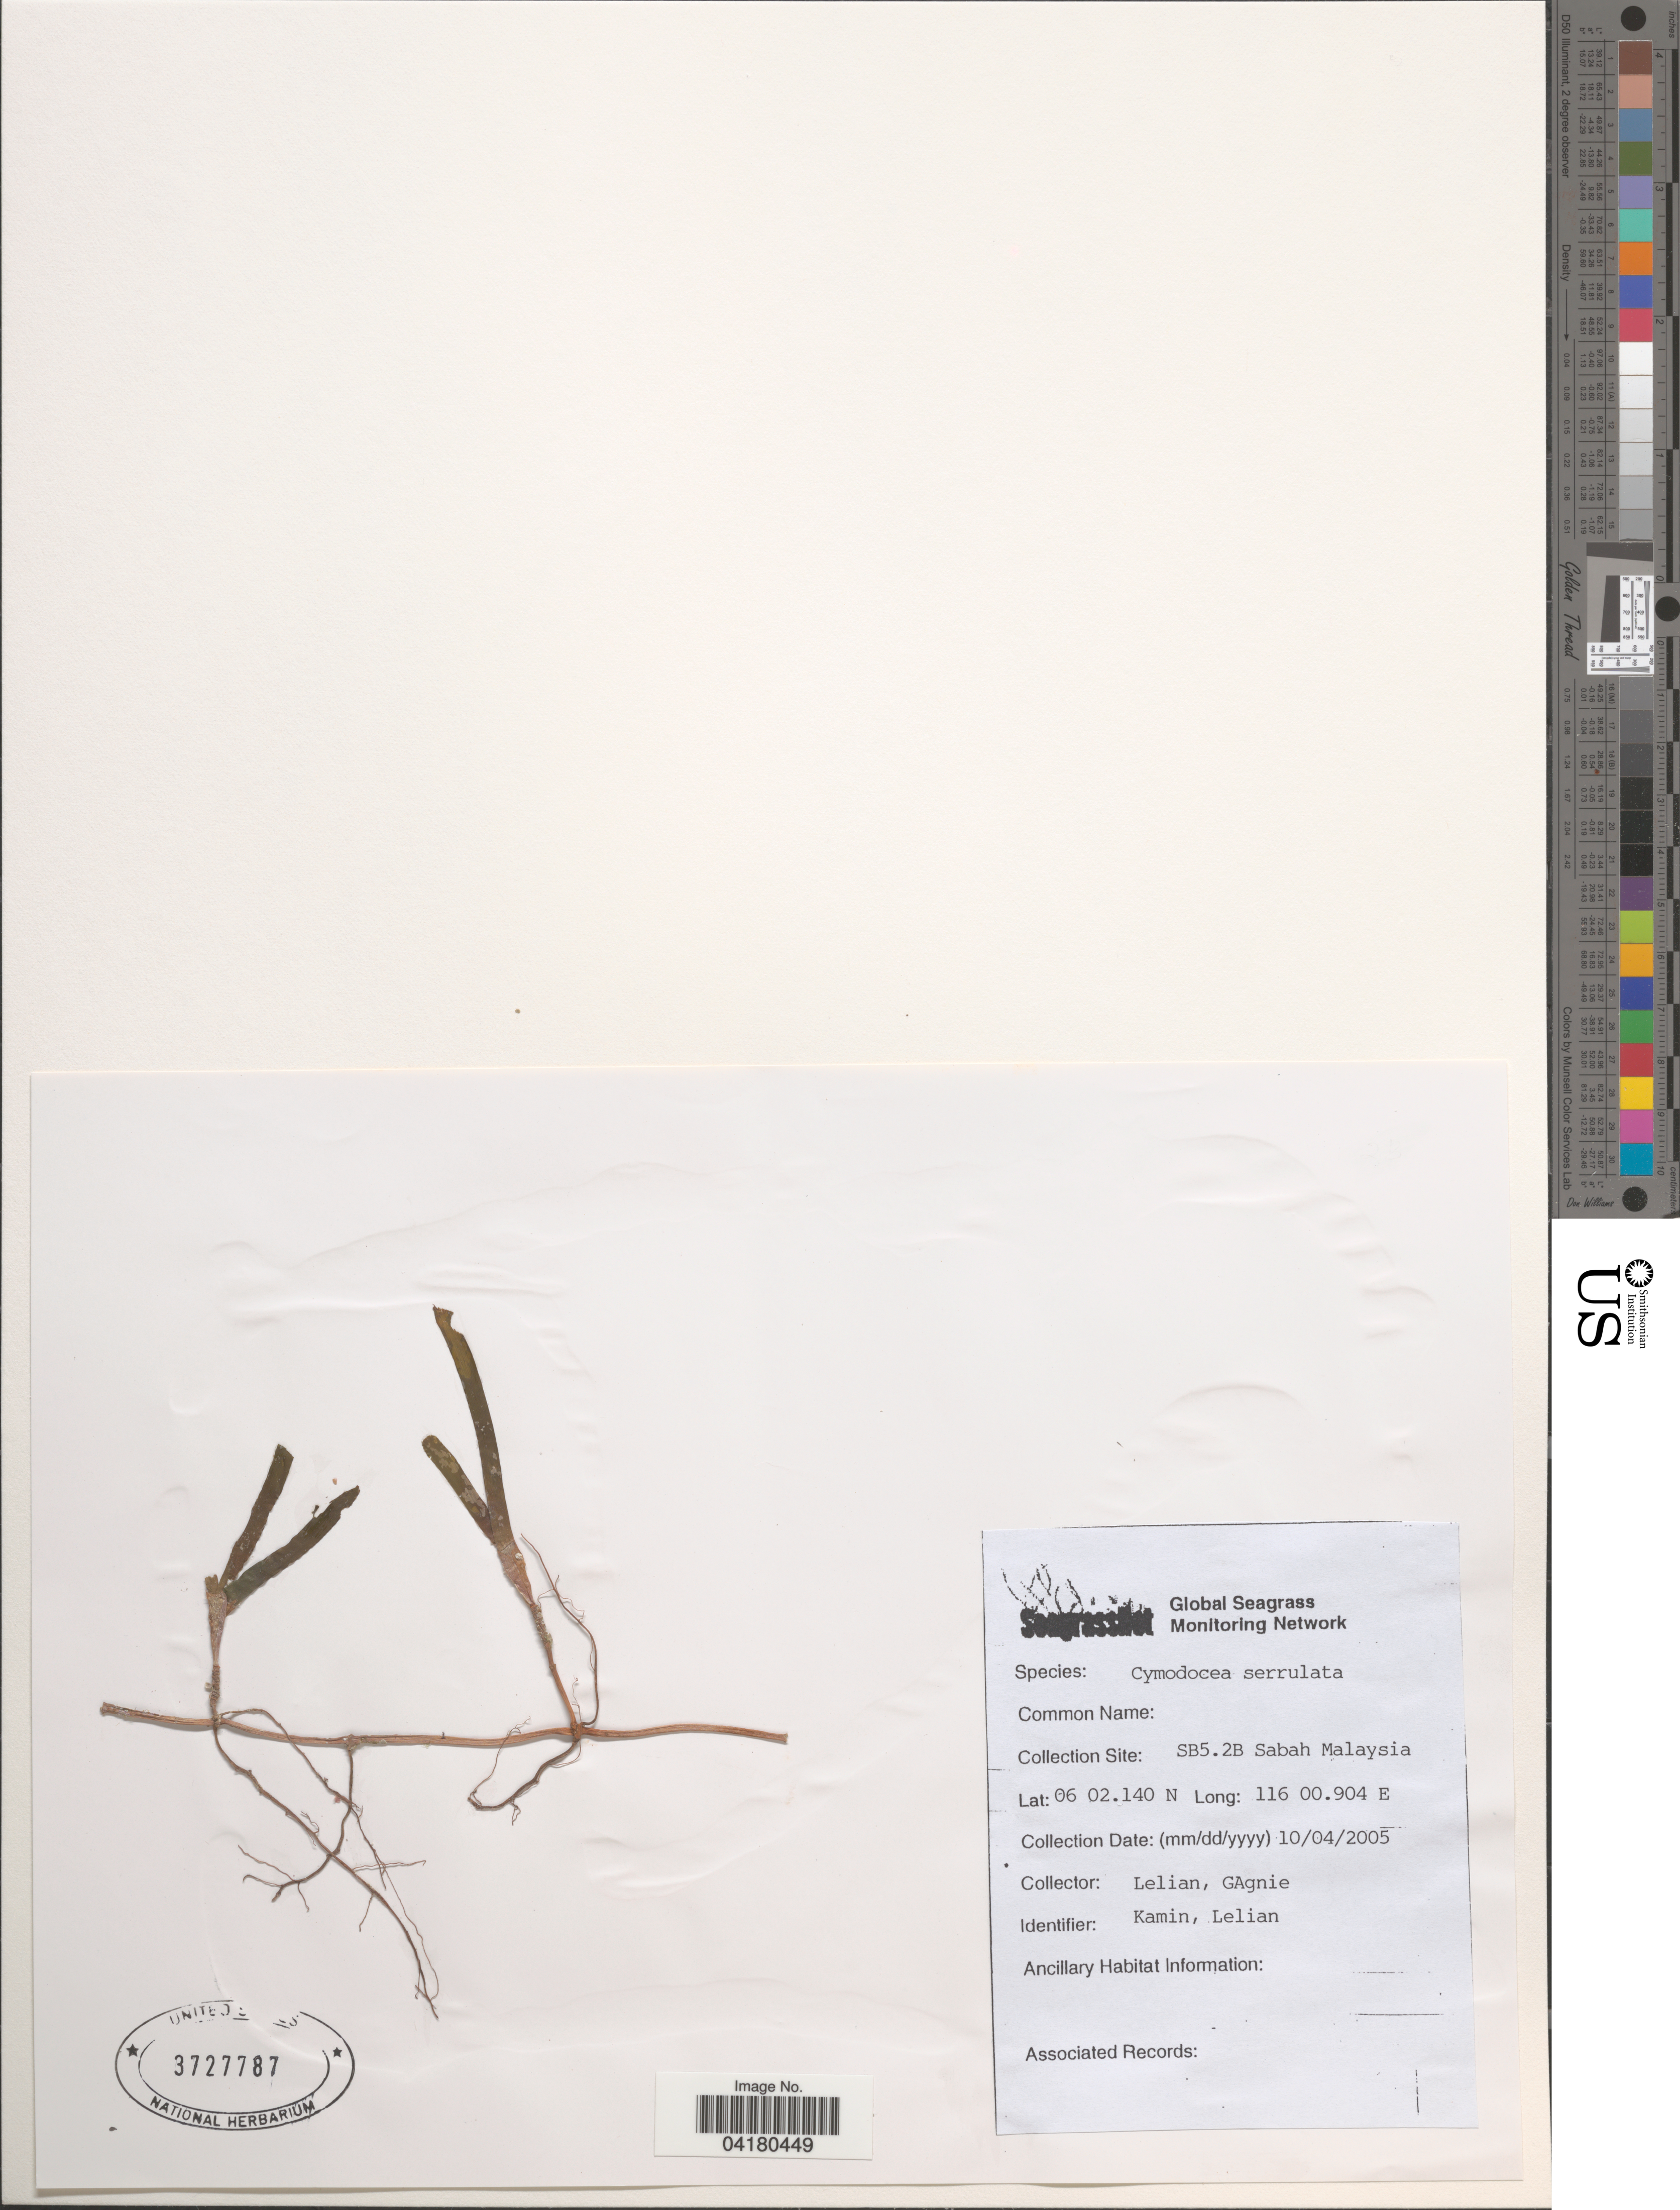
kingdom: Plantae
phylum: Tracheophyta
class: Liliopsida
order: Alismatales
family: Cymodoceaceae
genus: Cymodocea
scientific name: Cymodocea serrulata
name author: (R. Br.) Magnus & Ashers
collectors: Lelian & G. Agnie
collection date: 2005-04-10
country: Malaysia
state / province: Sabah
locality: Collection Site: SB5.2B.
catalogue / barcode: US 3727787